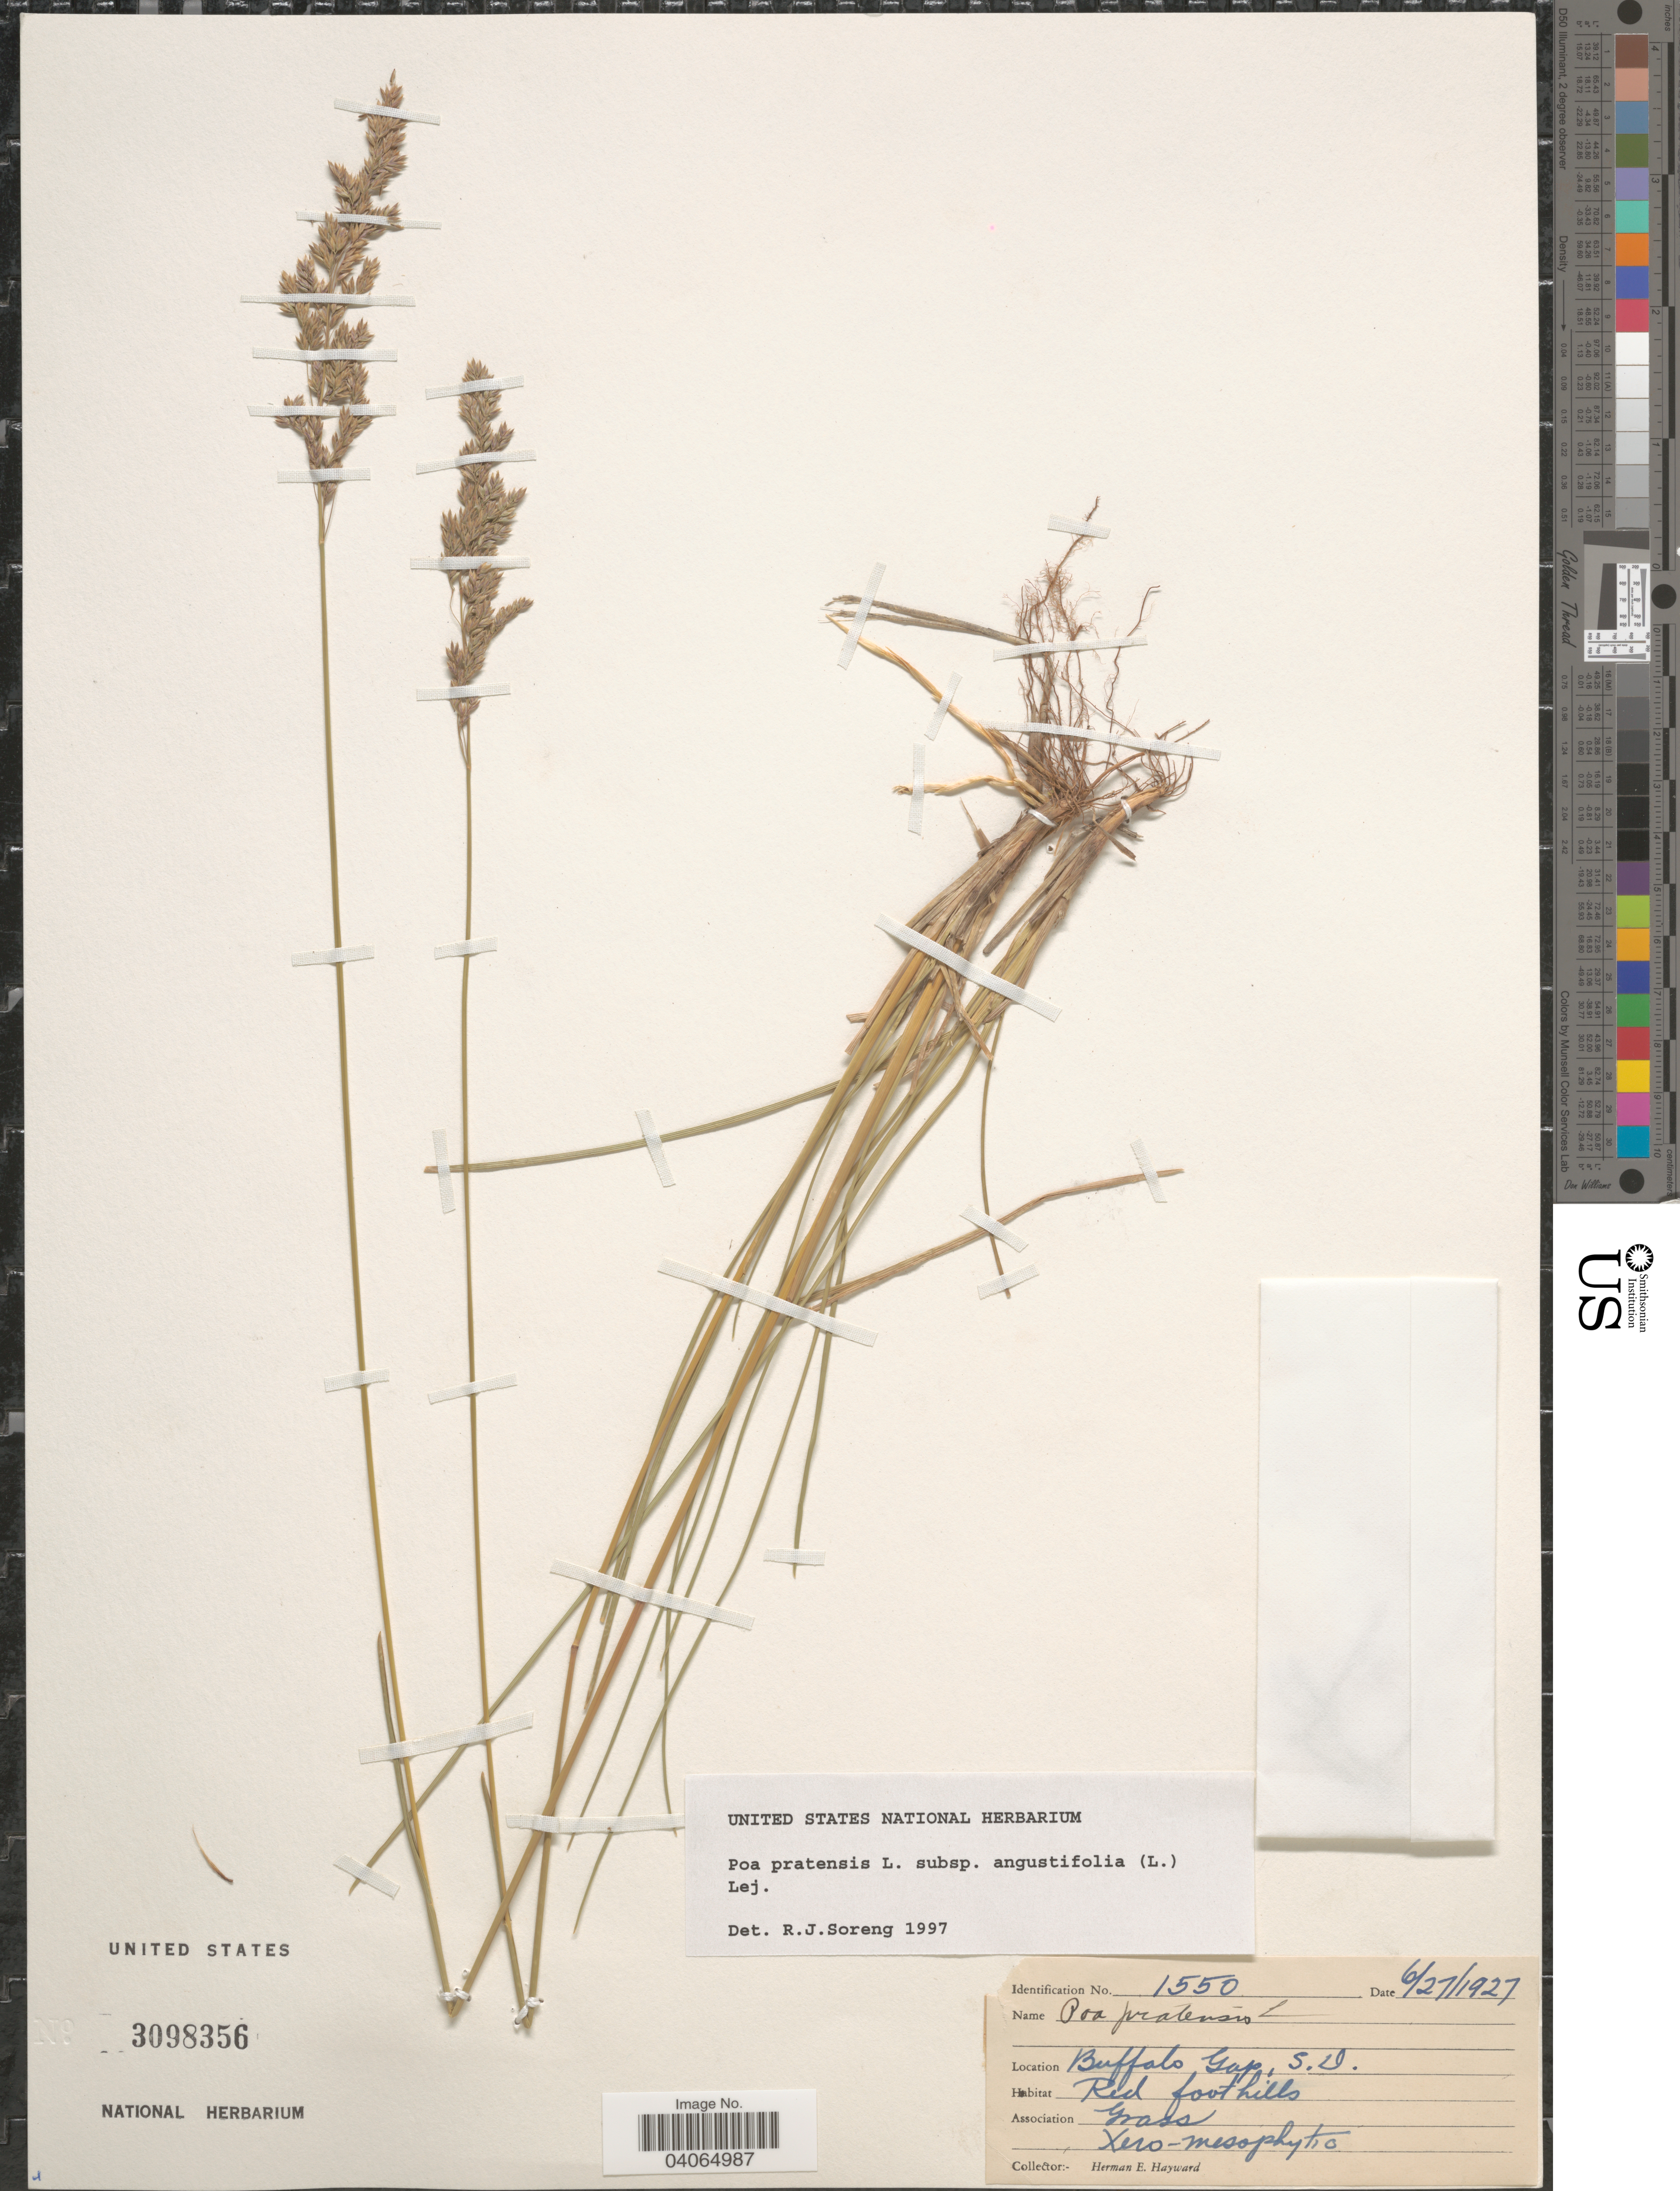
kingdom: Plantae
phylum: Tracheophyta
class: Liliopsida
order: Poales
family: Poaceae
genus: Poa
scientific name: Poa pratensis subsp. angustifolia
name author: (L.) Lej.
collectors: H. Hayward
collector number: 1550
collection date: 1927-06-27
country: United States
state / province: South Dakota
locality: Buffalo Gap. Red foothills.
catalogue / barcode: US 3098356